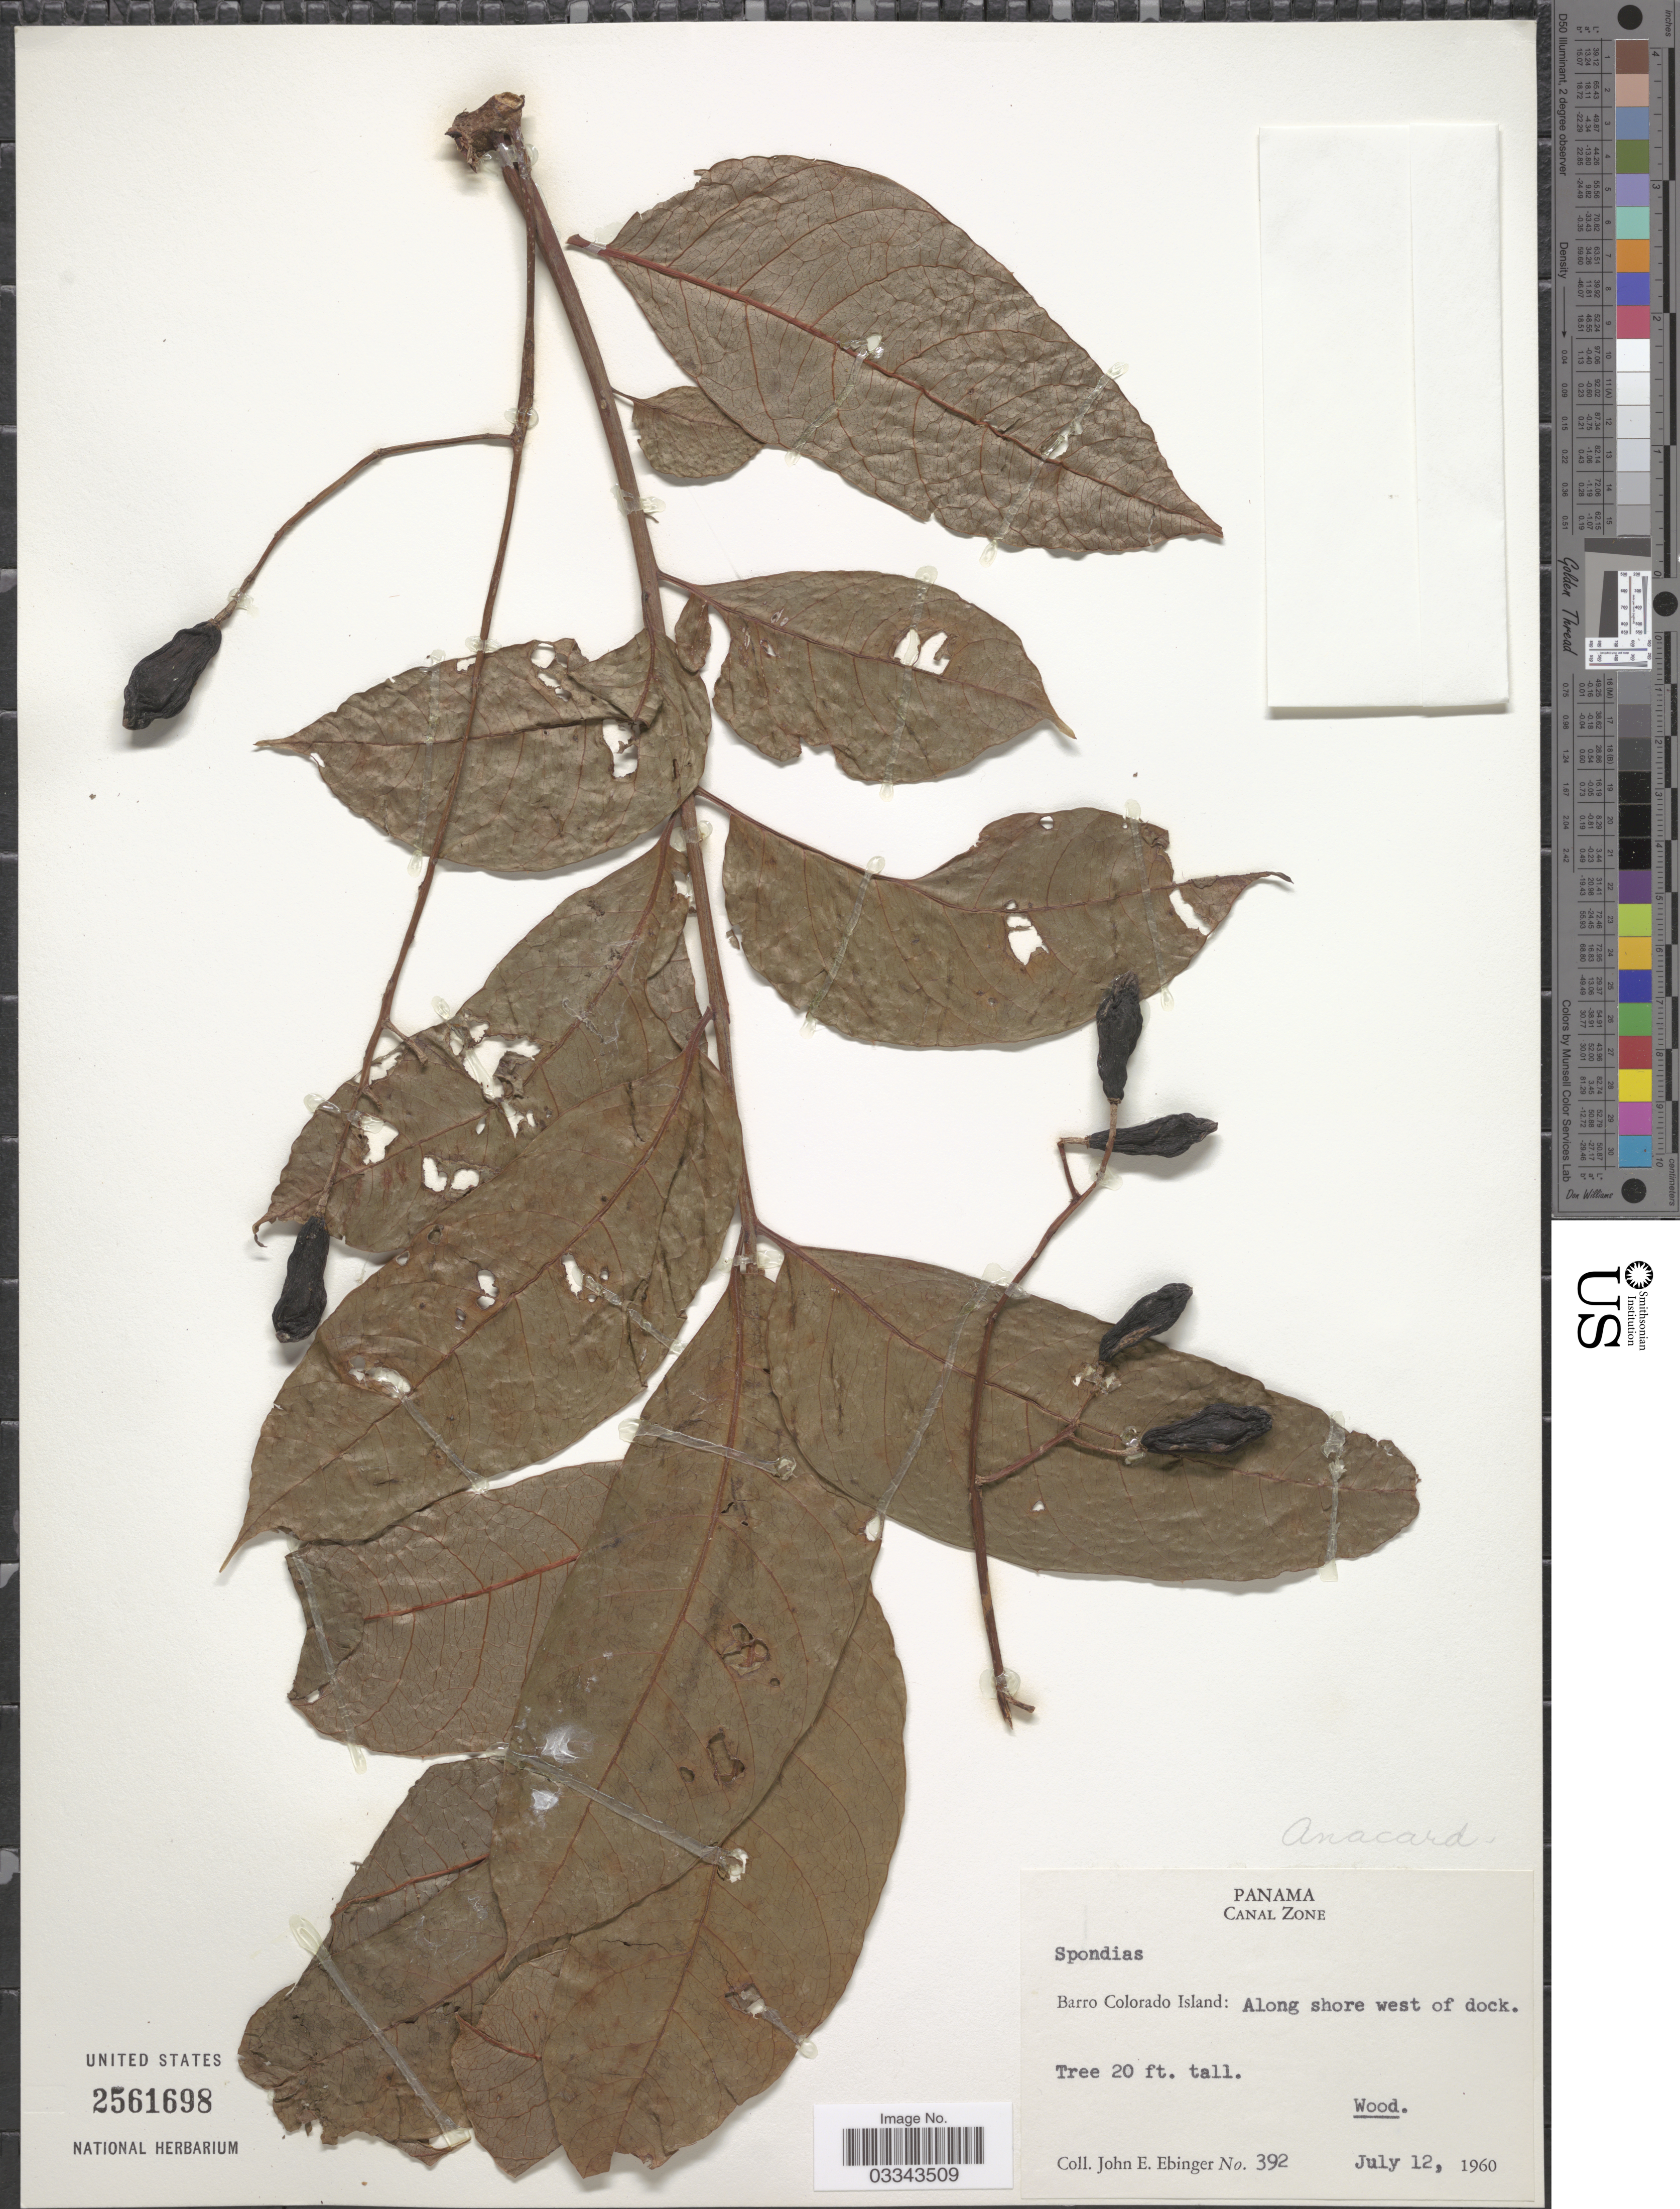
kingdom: Plantae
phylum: Tracheophyta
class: Magnoliopsida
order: Sapindales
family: Anacardiaceae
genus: Spondias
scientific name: Spondias radlkoferi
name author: Donn. Sm.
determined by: Mitchell, John D.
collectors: J. Ebinger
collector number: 392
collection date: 1960-07-12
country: Panama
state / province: Panamá Oeste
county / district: Canal Zone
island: Barro Colorado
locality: Canal Zone, Barro Colorado Island: Along shore west of dock.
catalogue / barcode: US 2561698